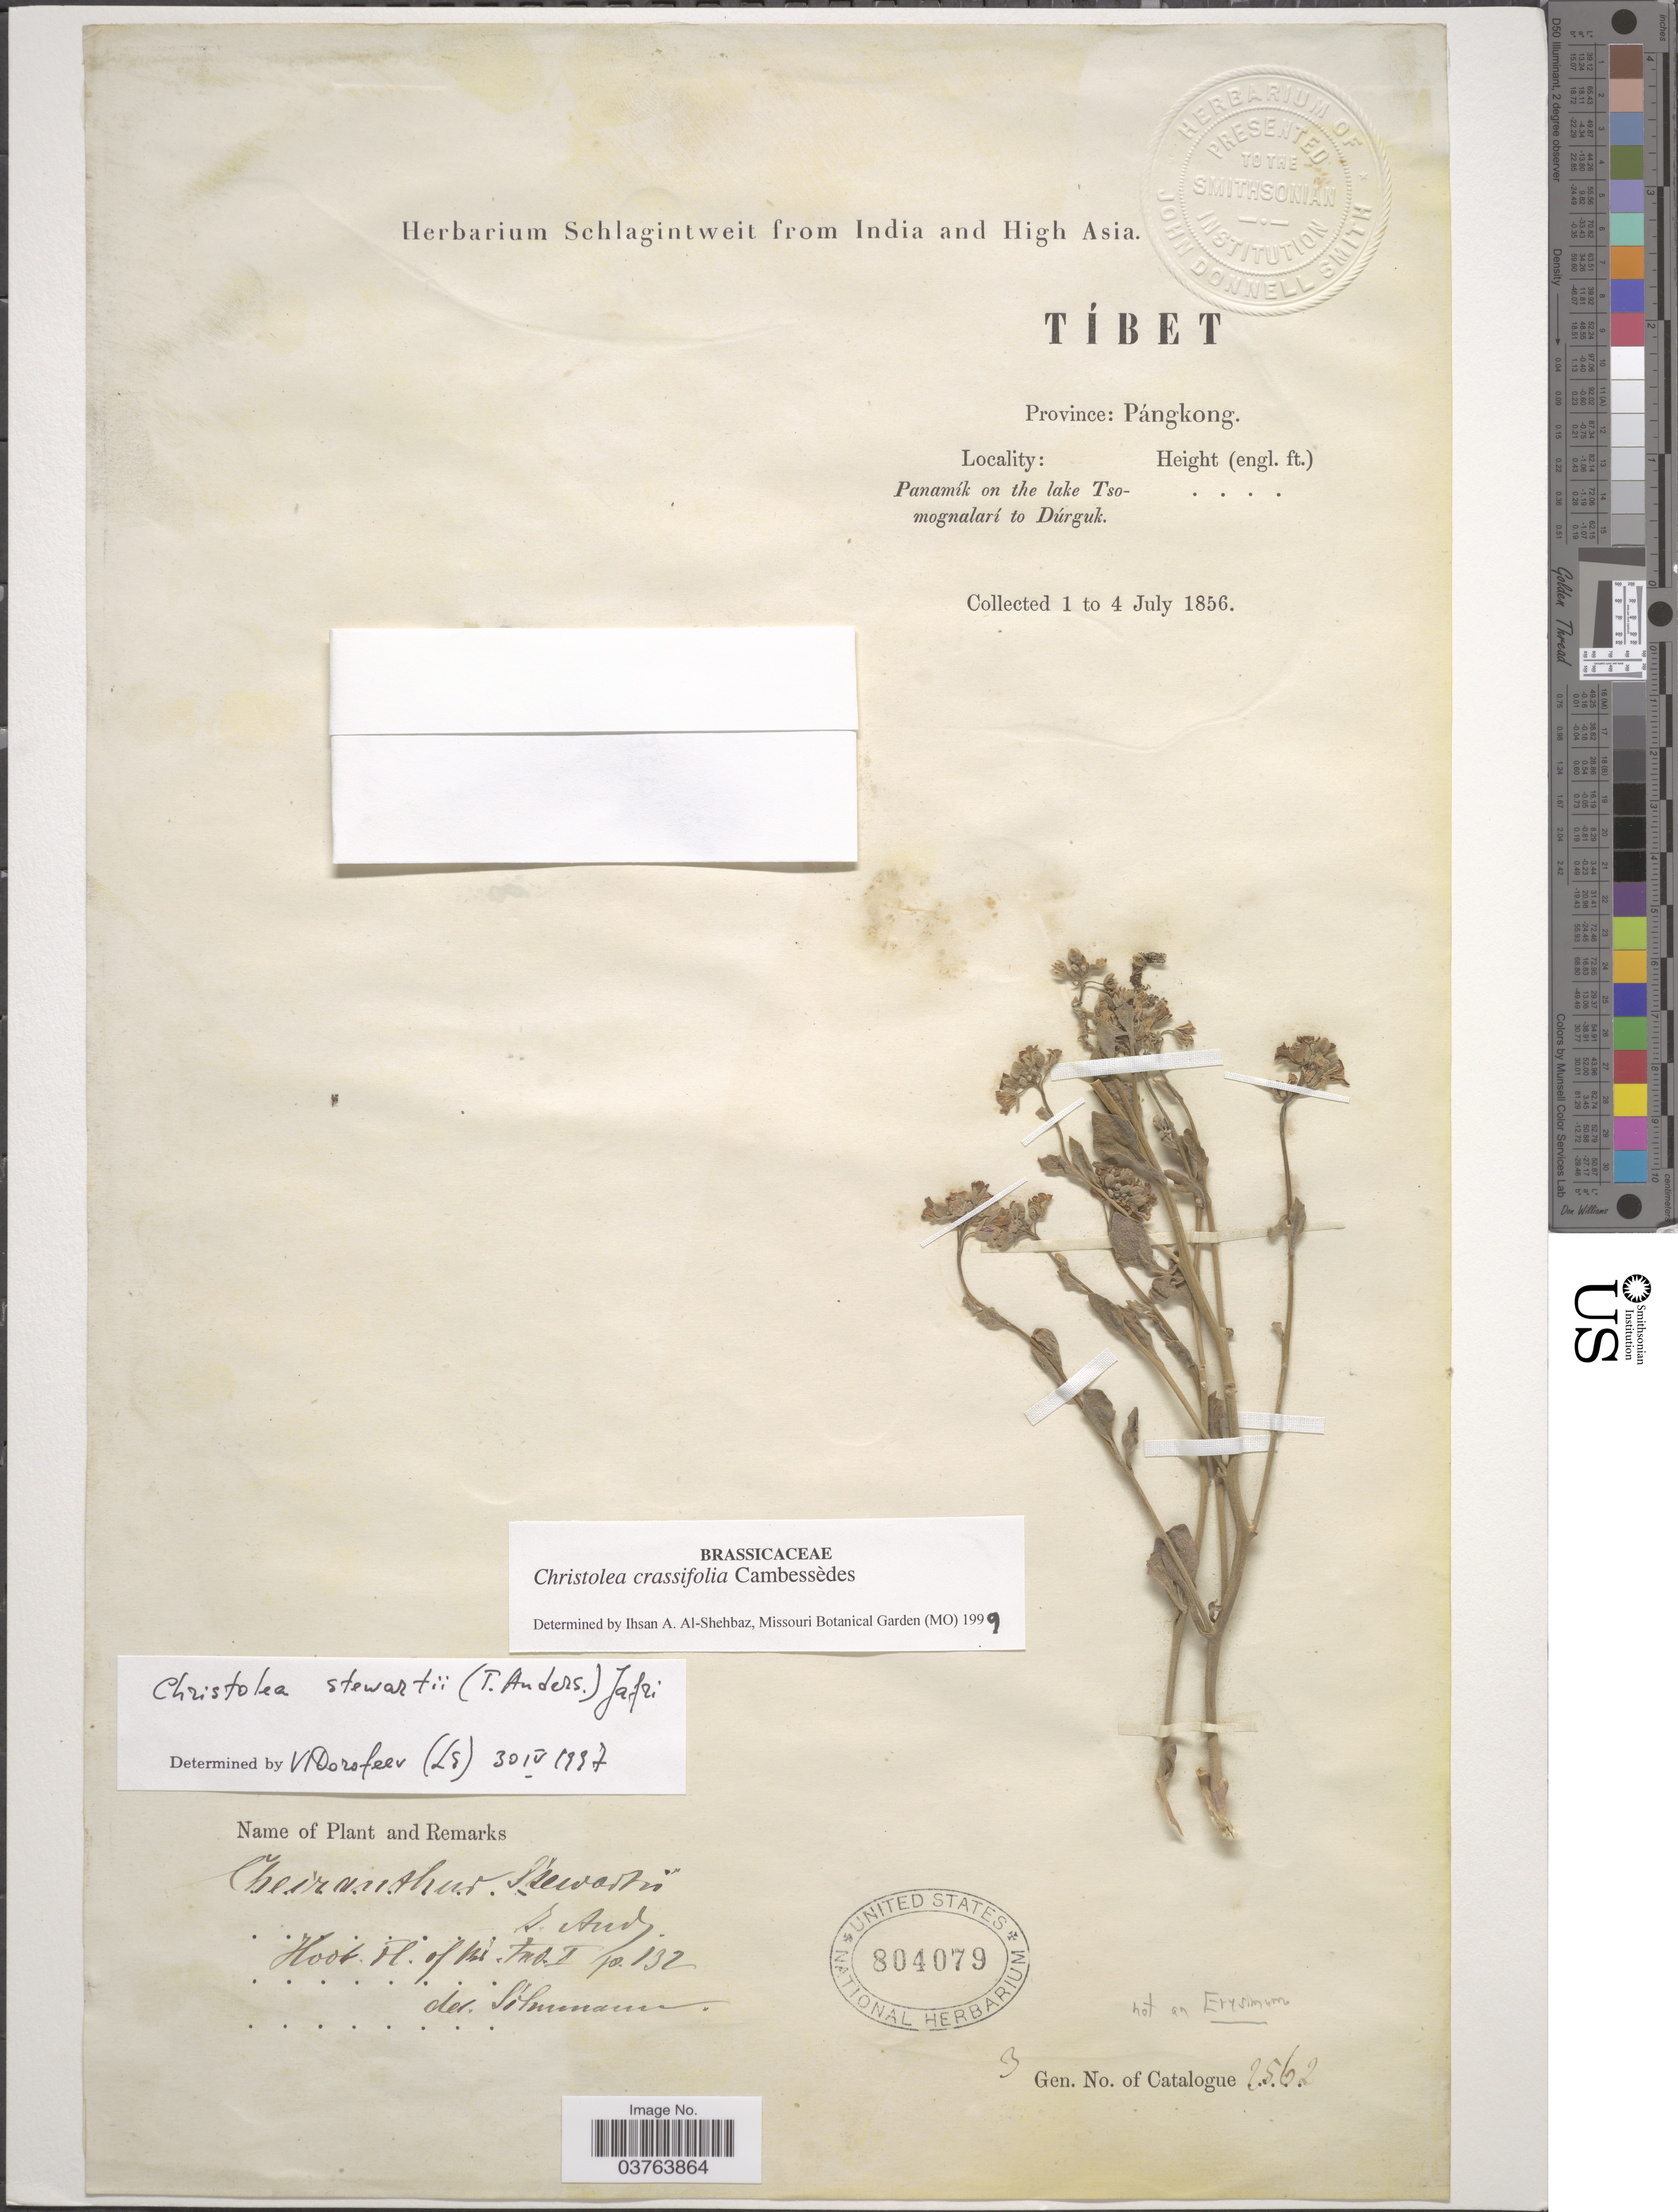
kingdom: Plantae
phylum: Tracheophyta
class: Magnoliopsida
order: Brassicales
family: Brassicaceae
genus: Christolea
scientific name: Christolea crassifolia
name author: Cambess.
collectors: ex herb. Schlagintweit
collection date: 1856-07-01/1856-07-04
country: China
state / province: Xizang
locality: Tíbet. Province: Pángkong. Panamík on the lake Tsomognalari to Dúrguk.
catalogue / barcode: US 804079